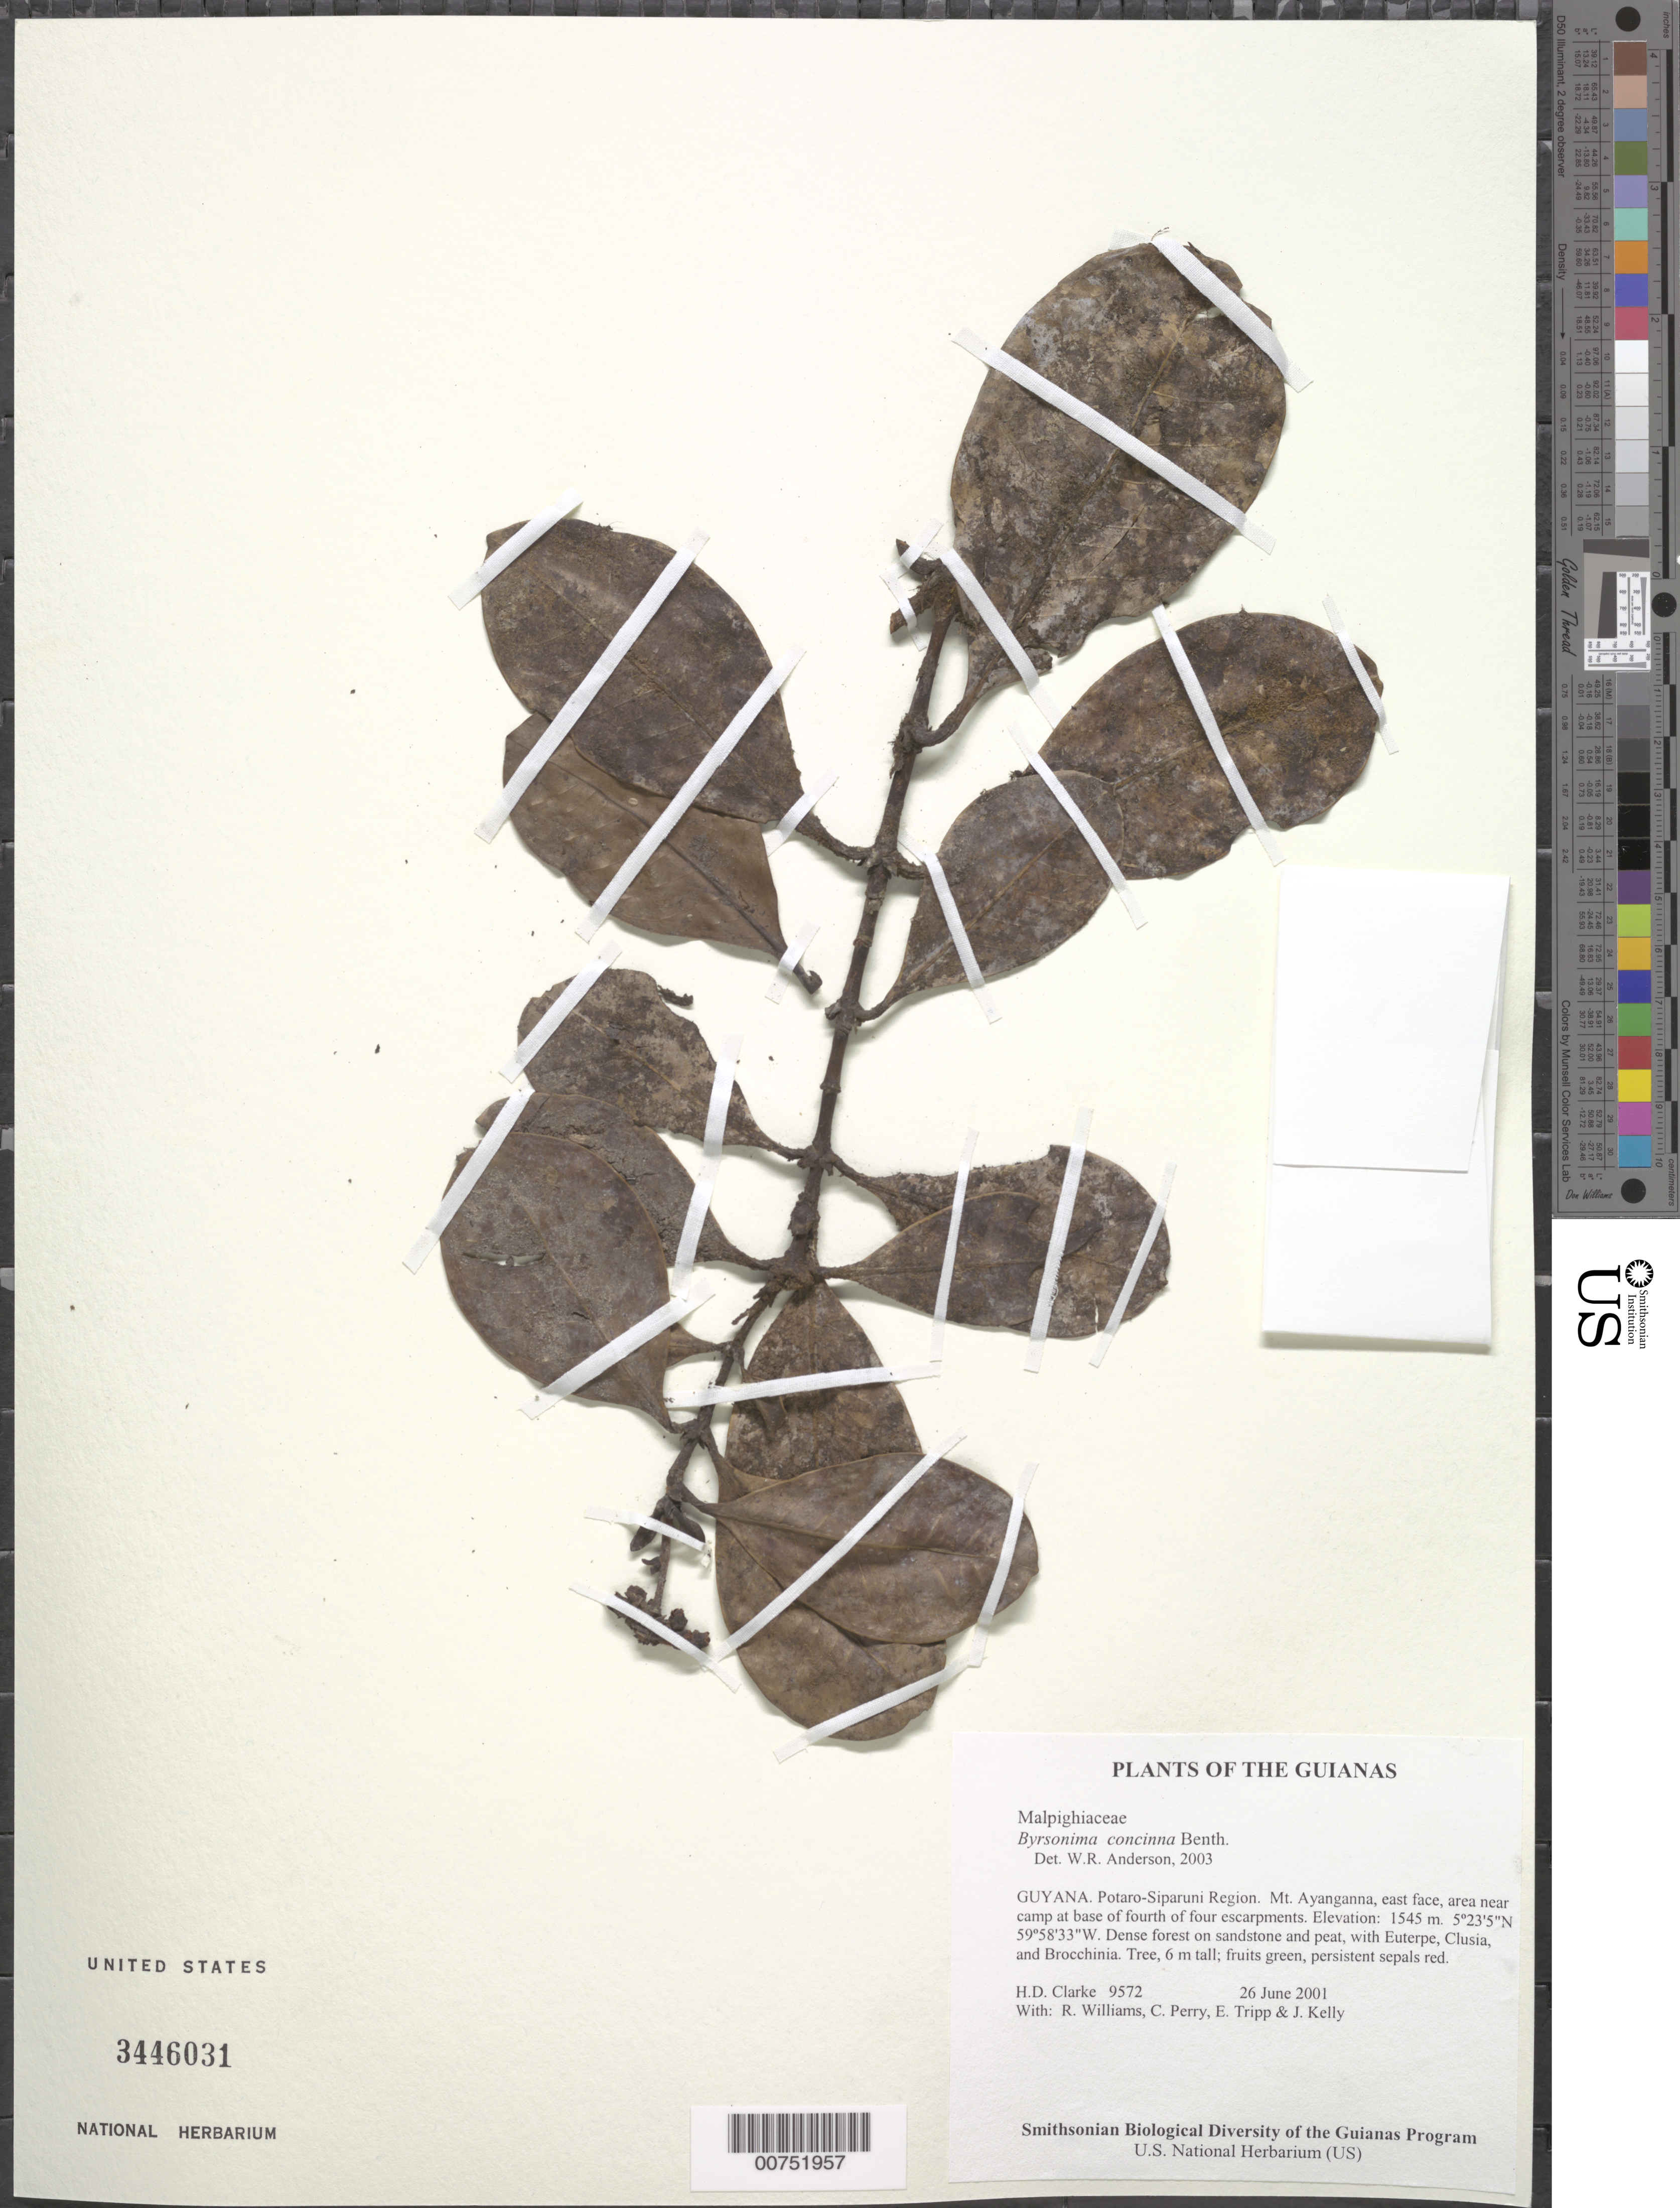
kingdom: Plantae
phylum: Tracheophyta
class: Magnoliopsida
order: Malpighiales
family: Malpighiaceae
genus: Byrsonima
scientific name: Byrsonima concinna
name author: Benth.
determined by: Anderson, W. R., (MICH), University of Michigan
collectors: H. D. Clarke, R. Williams, C. Perry, E. Tripp & J. Kelly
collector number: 9572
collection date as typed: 26 June 2001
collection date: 2001-06-26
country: Guyana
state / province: Potaro-Siparuni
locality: Mt. Ayanganna, east face, area near camp at base of fourth of four escarpments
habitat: Dense forest on sandstone and peat, with Euterpe, Clusia, and Brocchinia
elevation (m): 1545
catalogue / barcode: US 3446031